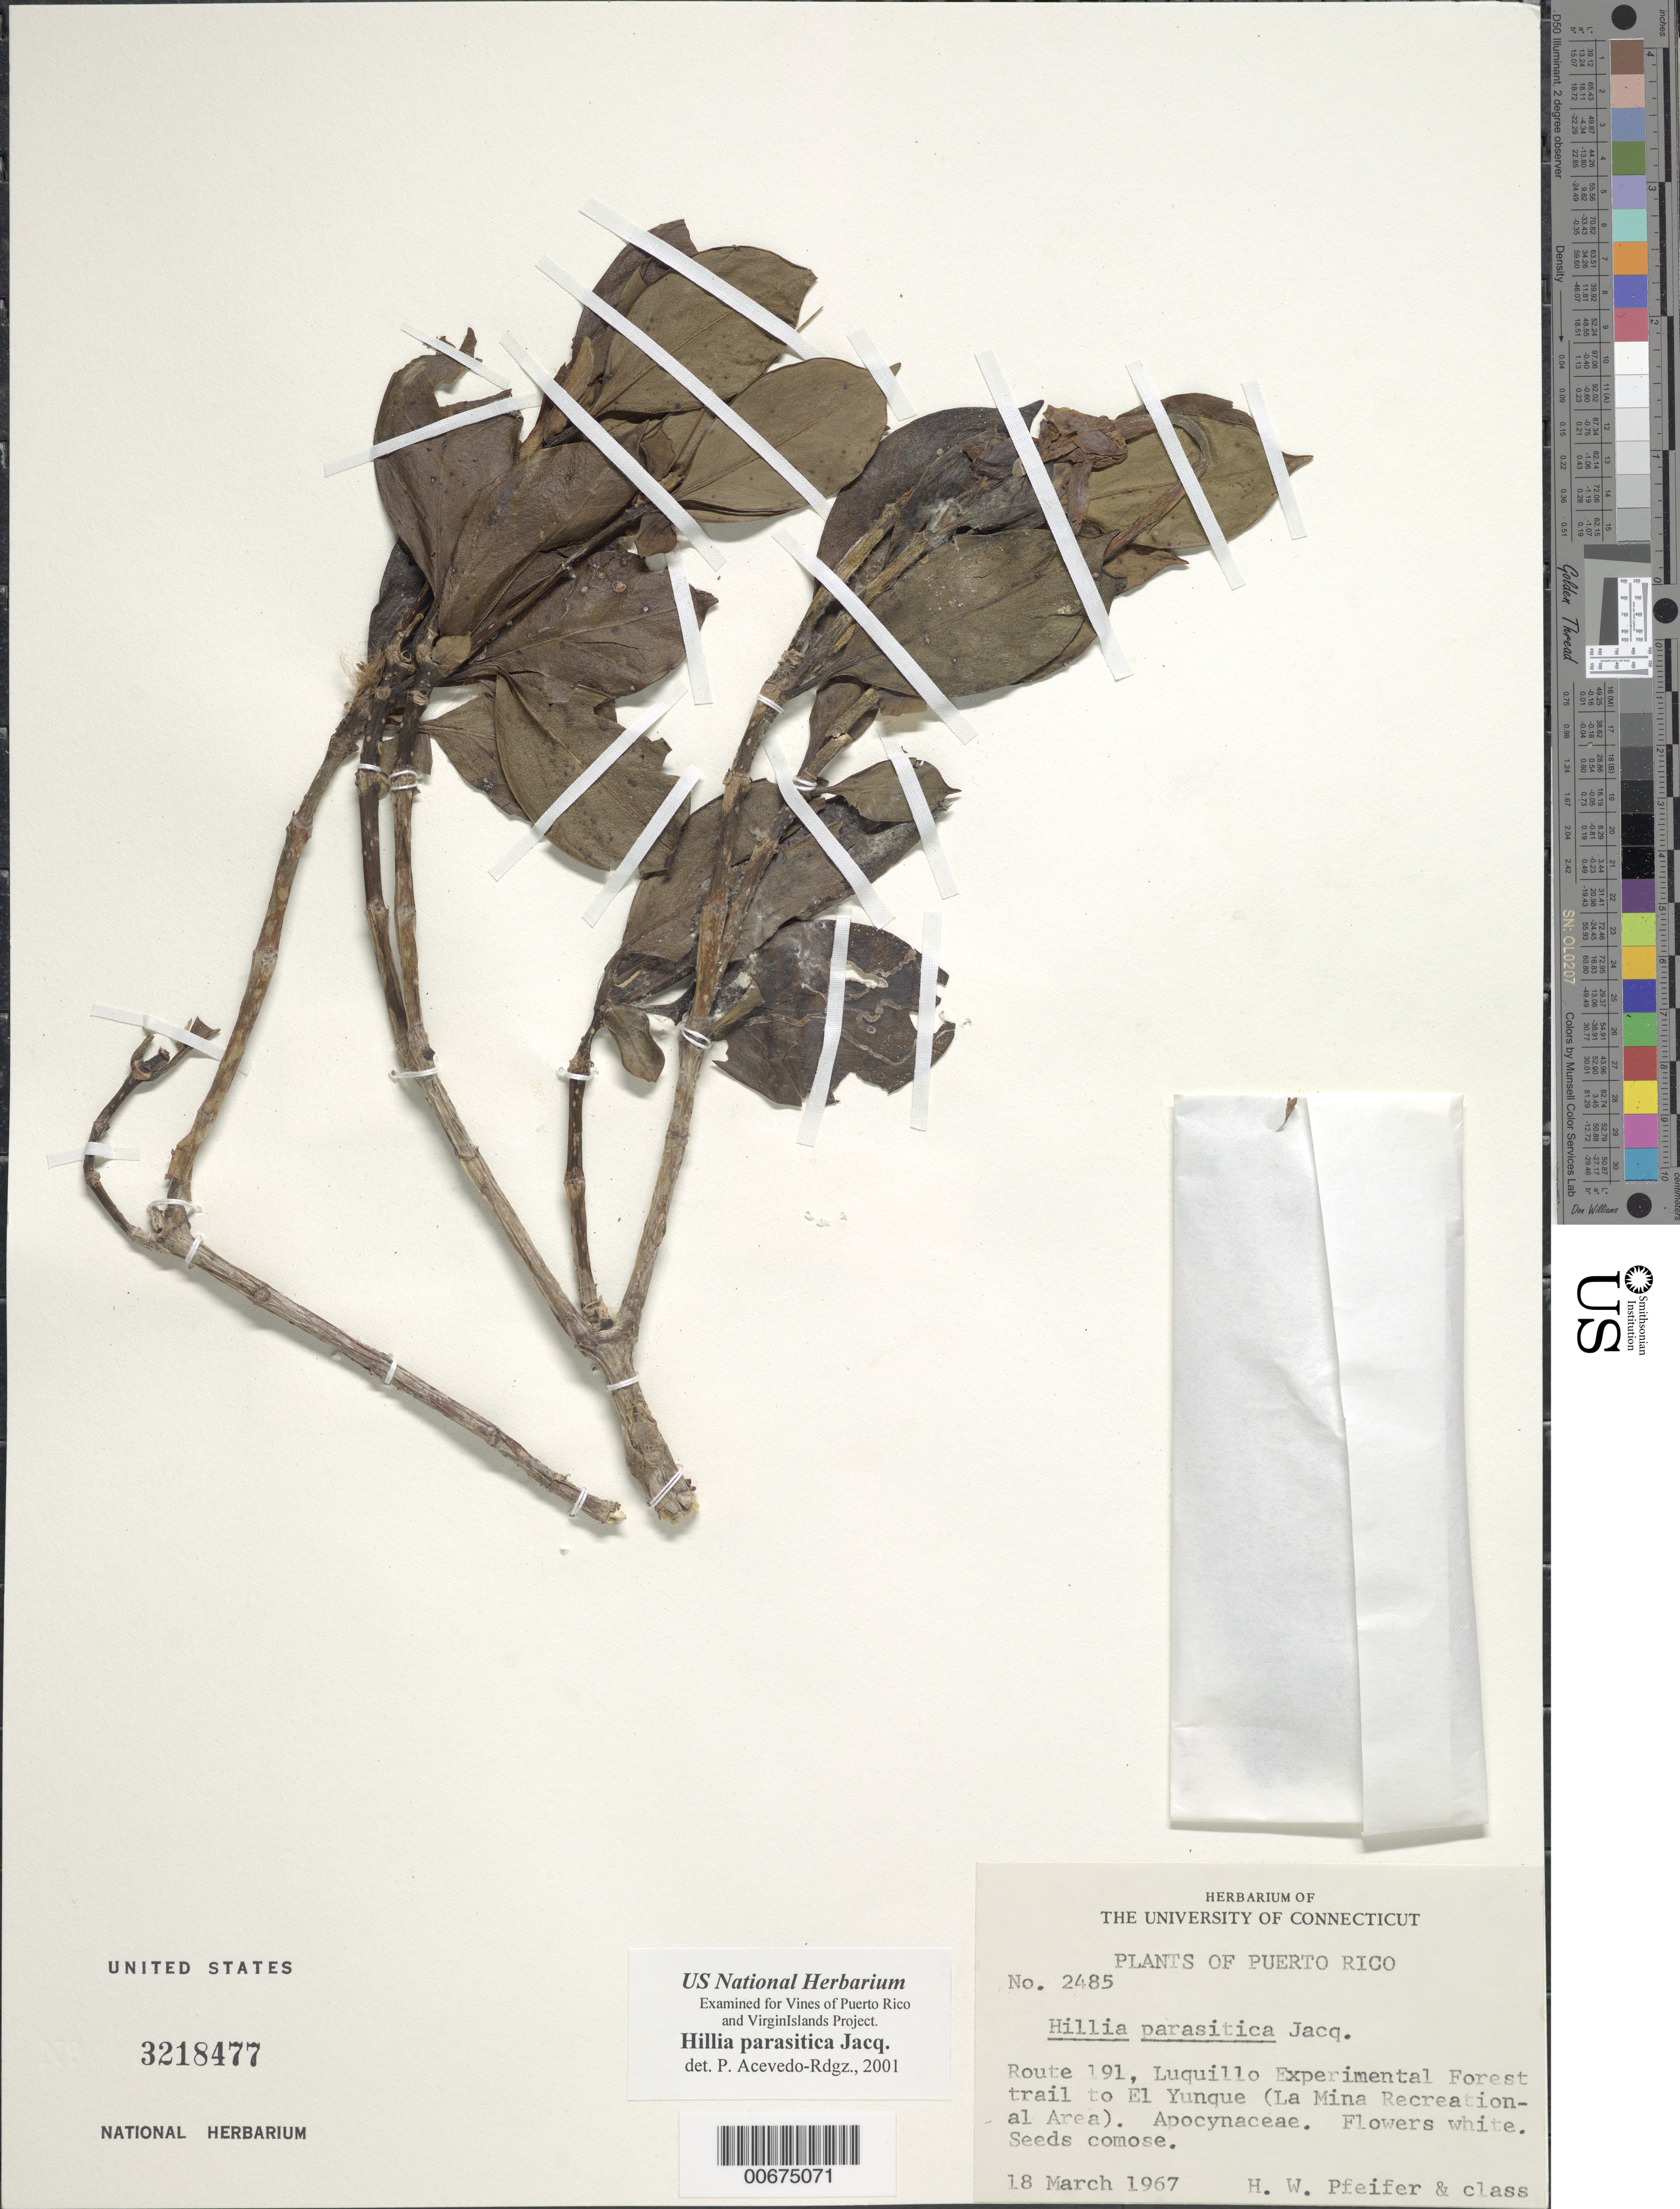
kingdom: Plantae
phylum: Tracheophyta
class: Magnoliopsida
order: Gentianales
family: Rubiaceae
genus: Hillia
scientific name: Hillia parasitica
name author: Jacq.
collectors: H. W. Pfeifer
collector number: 2485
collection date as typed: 18 Mar 1967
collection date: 1967-03-18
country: Puerto Rico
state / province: Luquillo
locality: Route 191, Luquillo Experimental Forest trail to El Yunque (La Mina Recreational Area).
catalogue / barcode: US 3218477